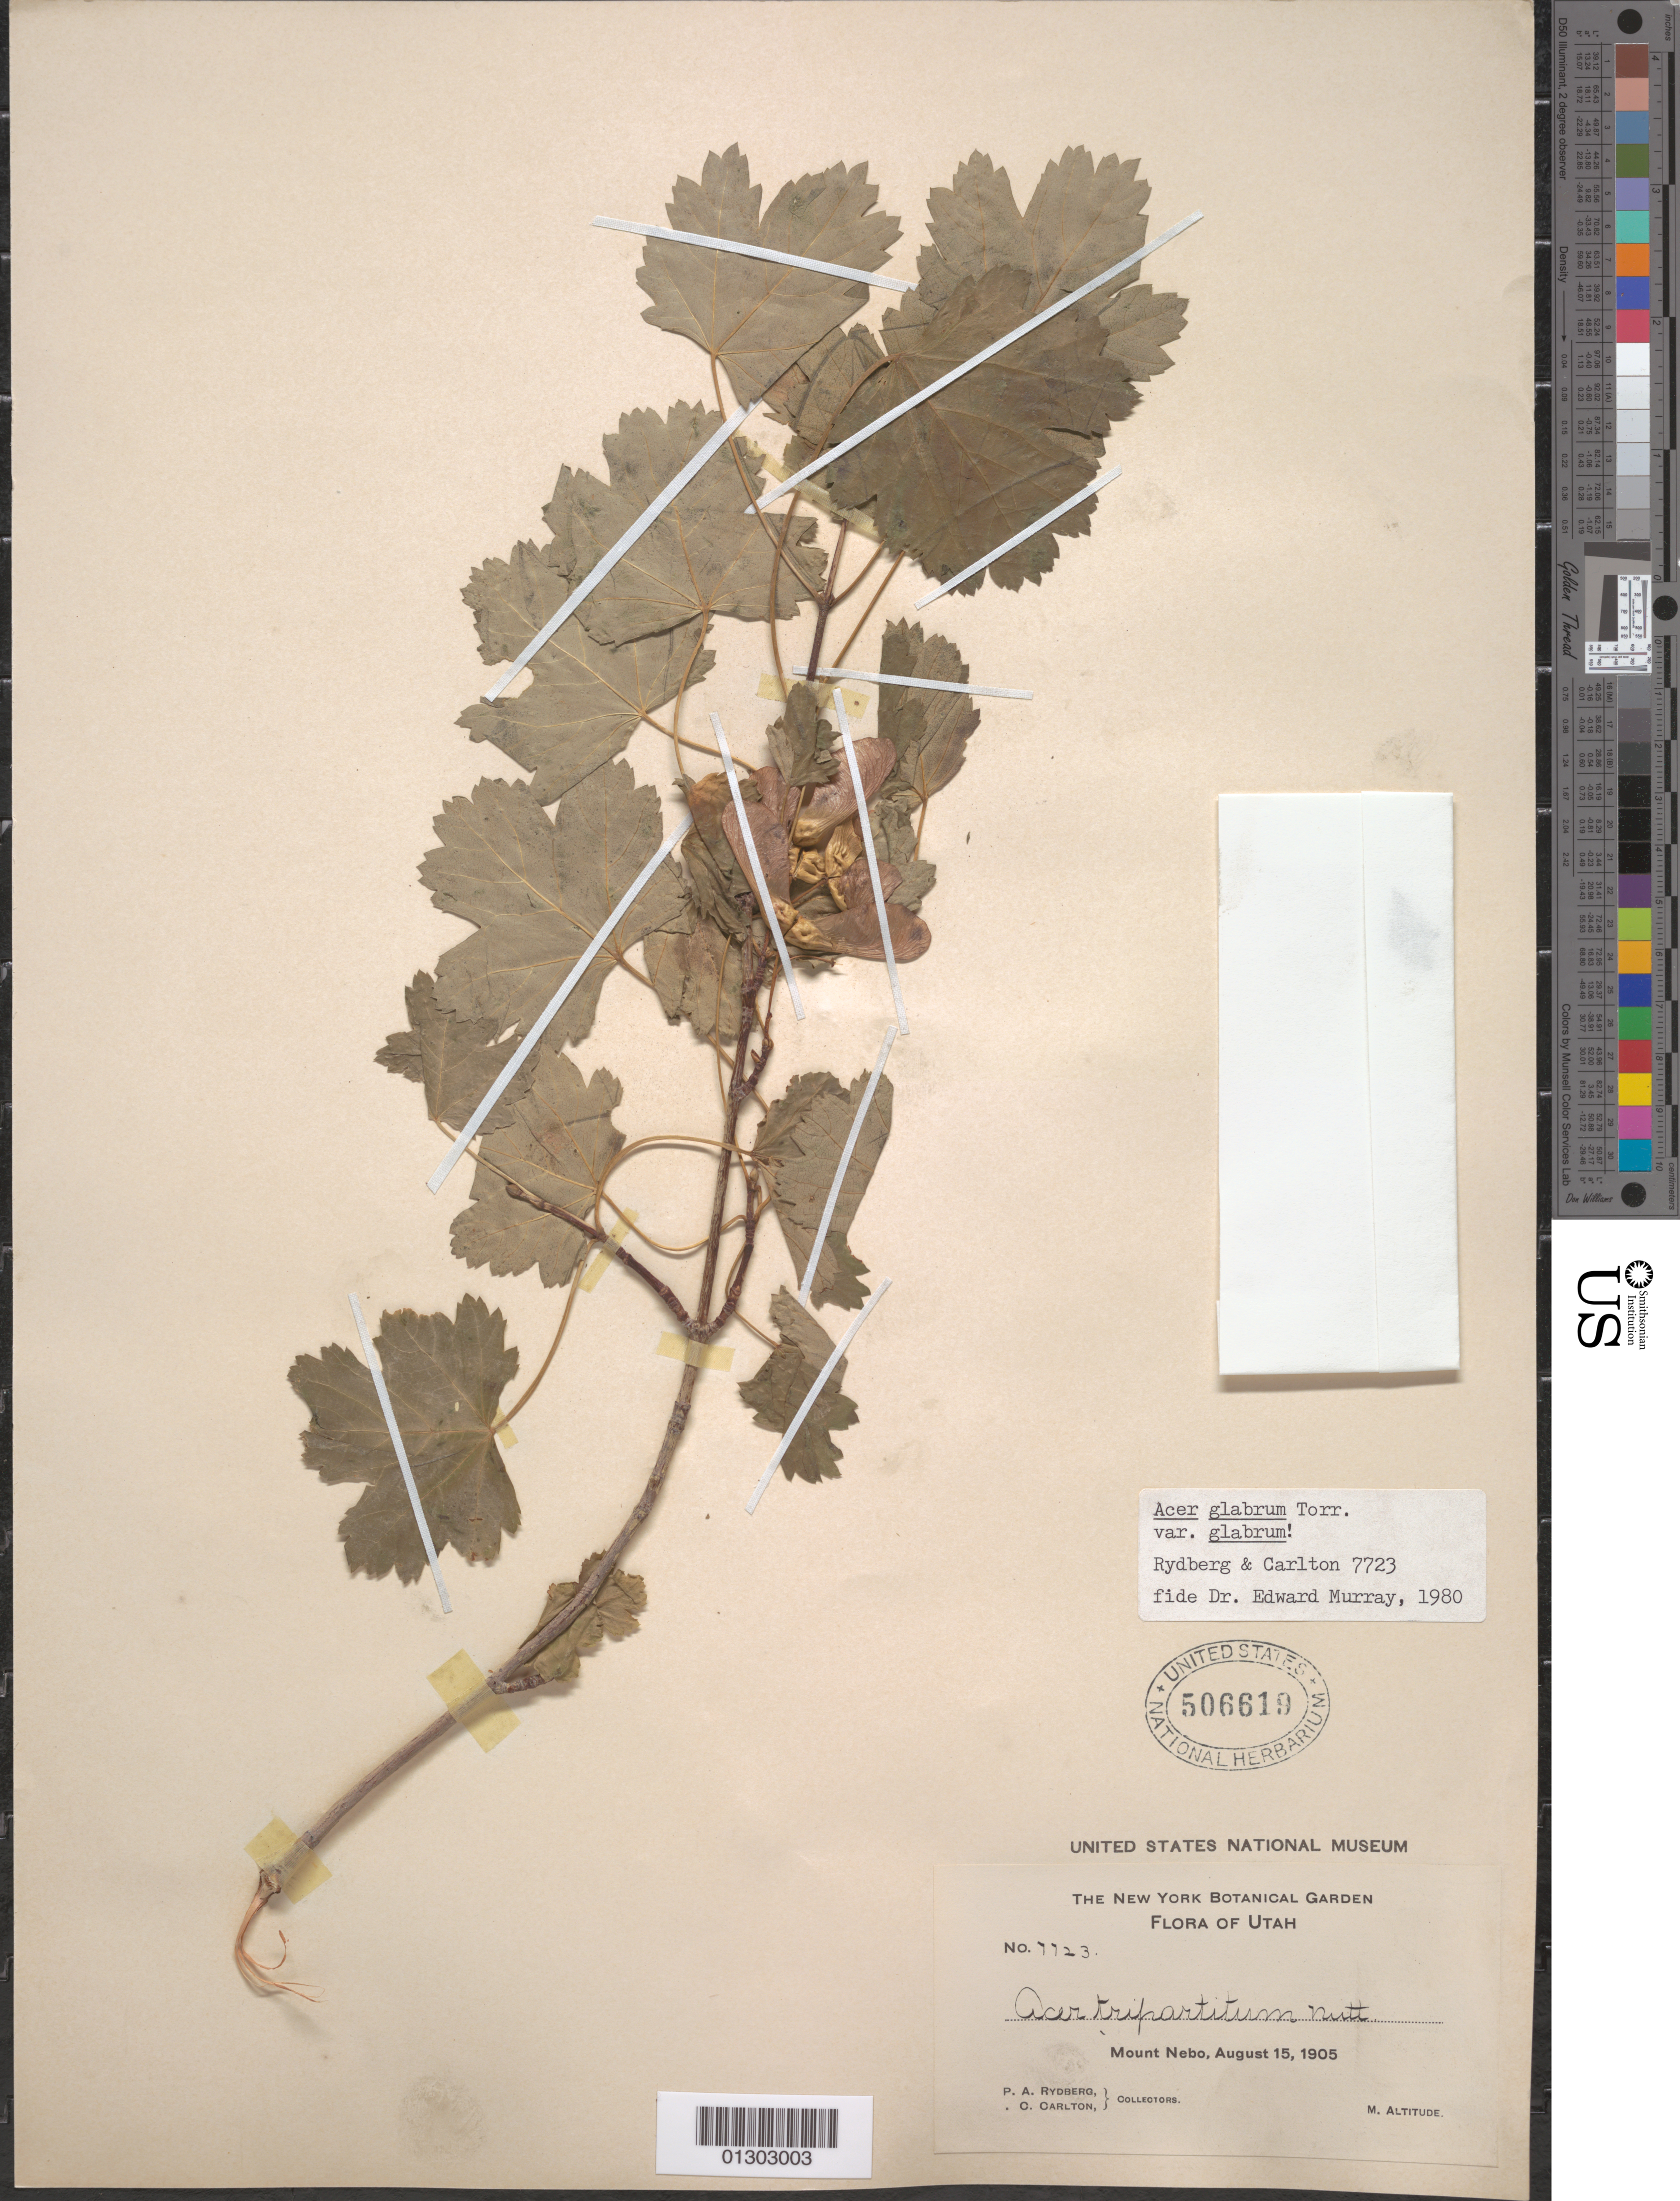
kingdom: Plantae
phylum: Tracheophyta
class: Magnoliopsida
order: Sapindales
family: Sapindaceae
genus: Acer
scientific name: Acer glabrum var. glabrum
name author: Torr.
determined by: Murray, Edward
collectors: P. A. Rydberg & E. Carlton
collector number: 7723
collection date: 1905-08-15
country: United States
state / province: Utah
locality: Mt. Nebo.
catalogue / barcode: US 506619